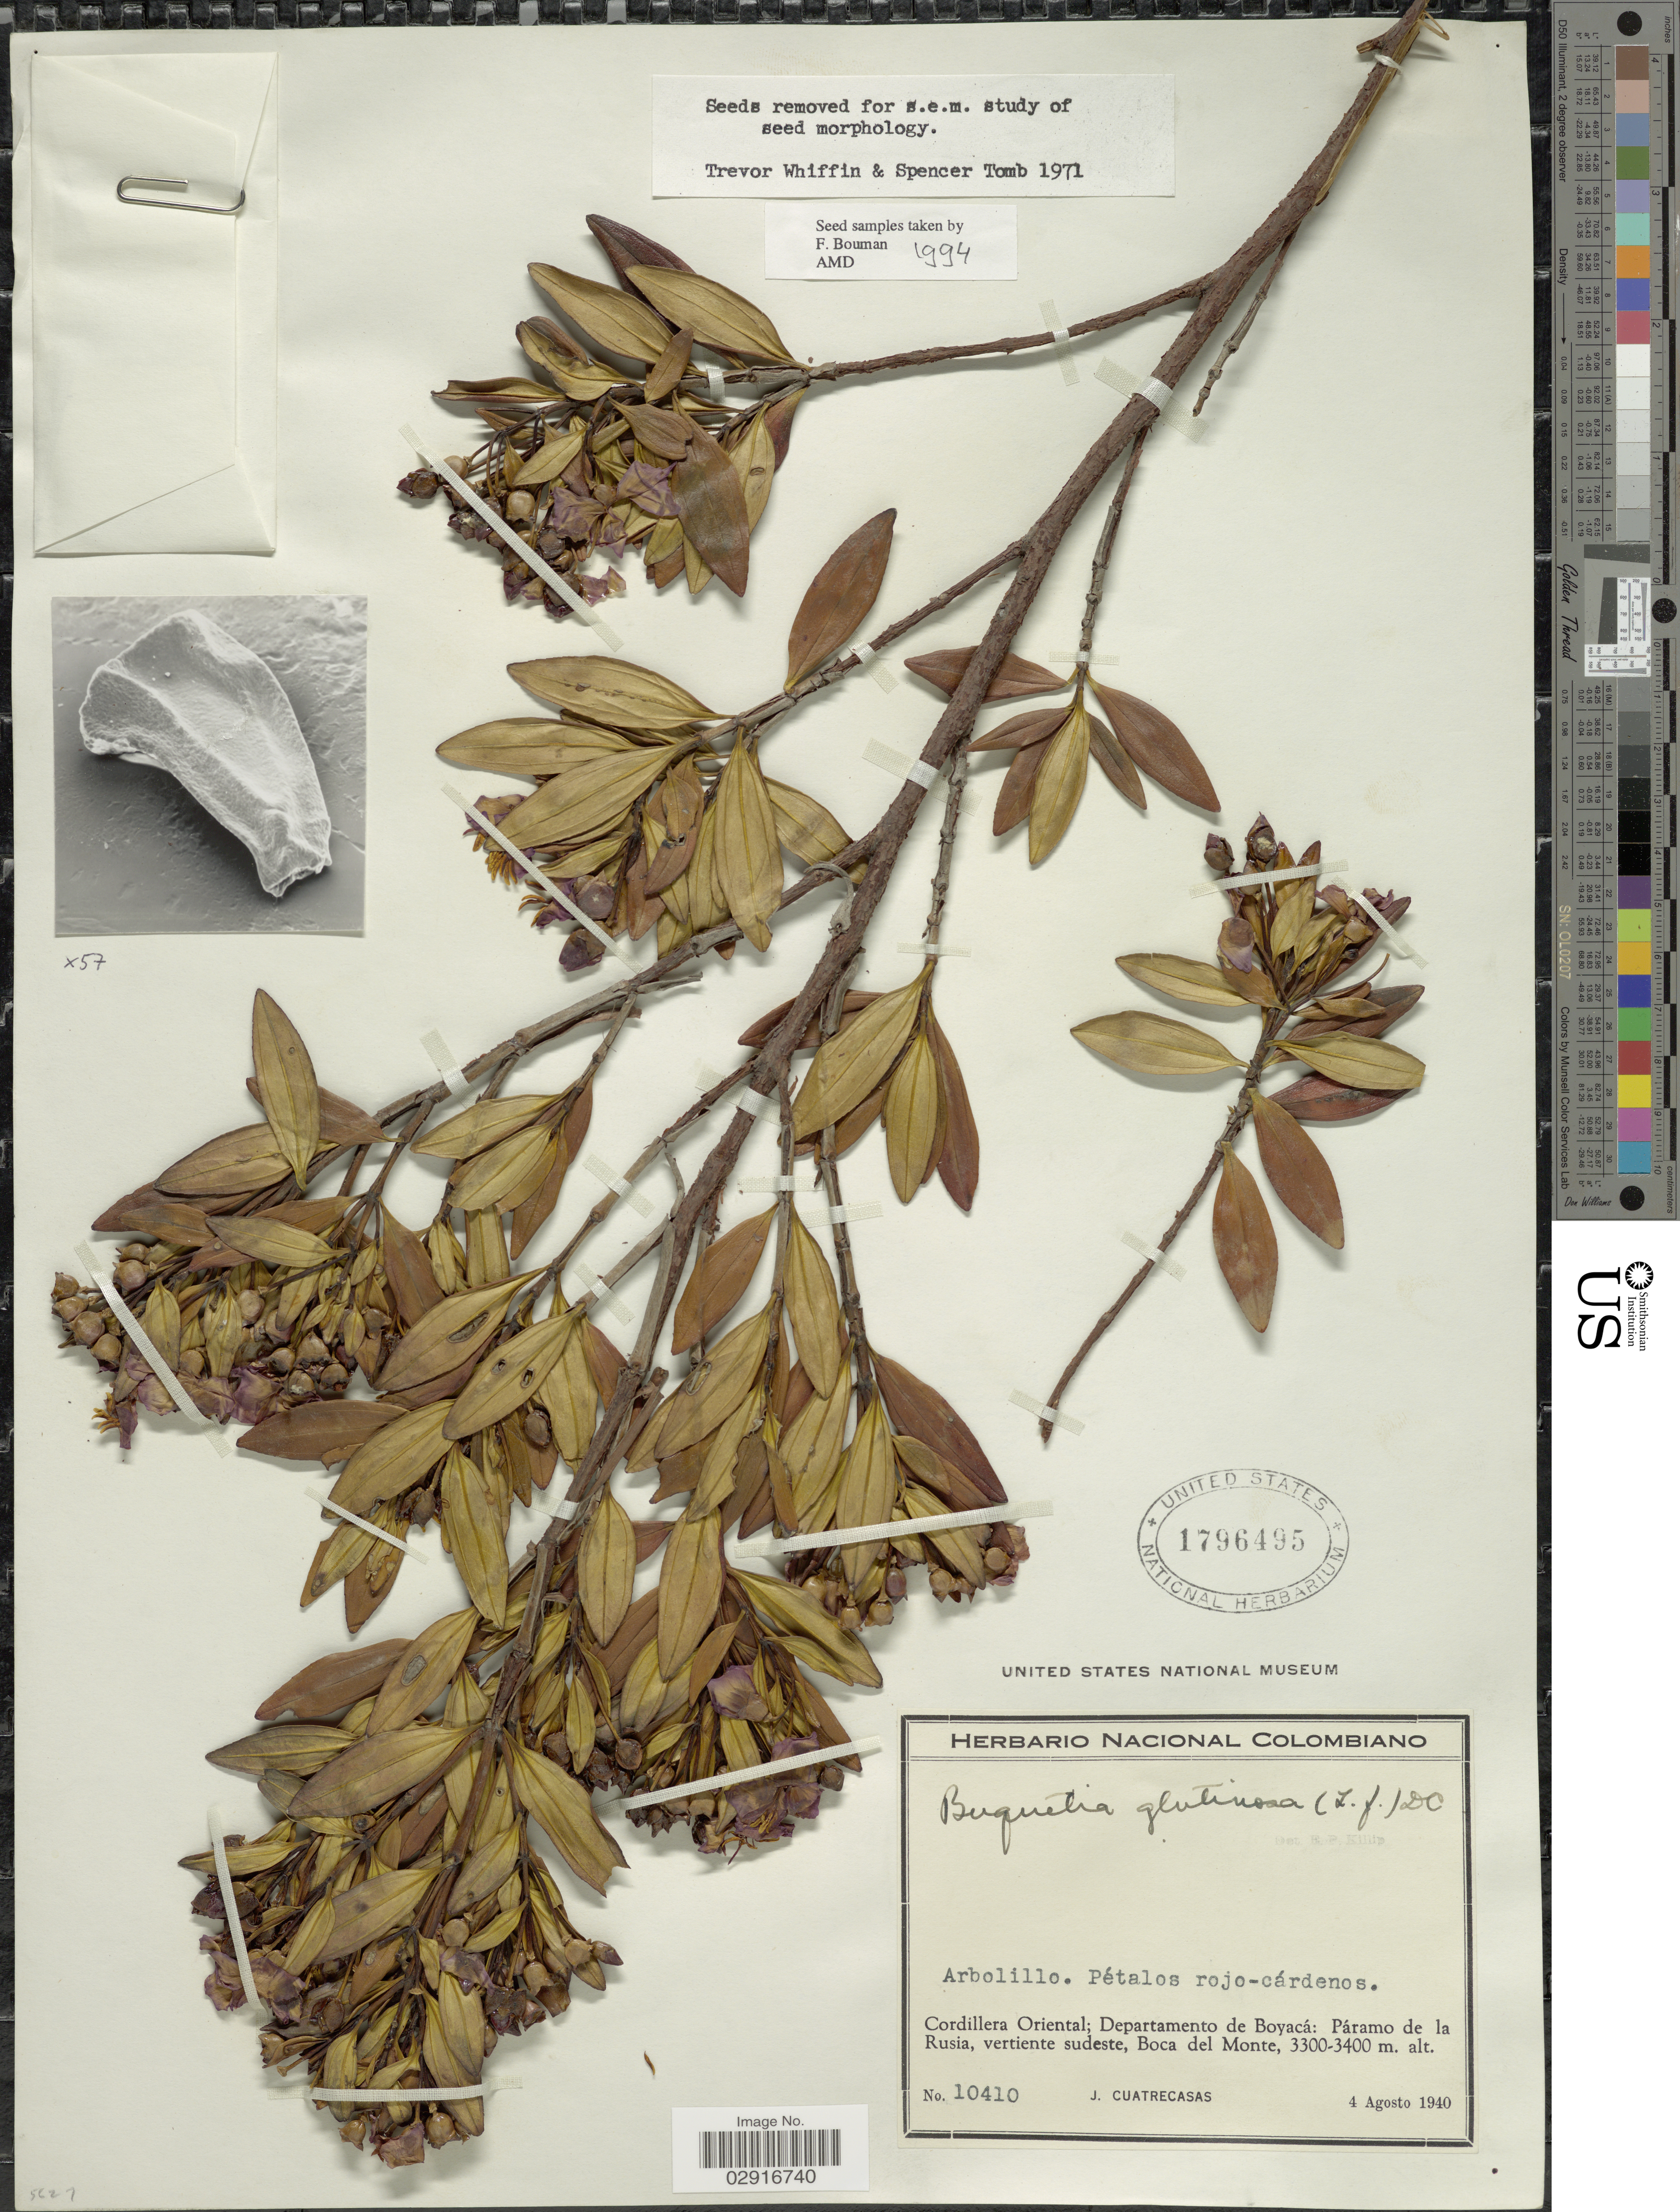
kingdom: Plantae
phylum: Tracheophyta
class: Magnoliopsida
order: Myrtales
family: Melastomataceae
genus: Bucquetia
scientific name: Bucquetia glutinosa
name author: DC.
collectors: J. Cuatrecasas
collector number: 10410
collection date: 1940-08-04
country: Colombia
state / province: Boyacá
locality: Cordillera Oriental; Departamento de Boyacá: Páramo de la Rusia, vertiente sudeste, Boca del Monte.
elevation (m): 3300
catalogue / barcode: US 1796495